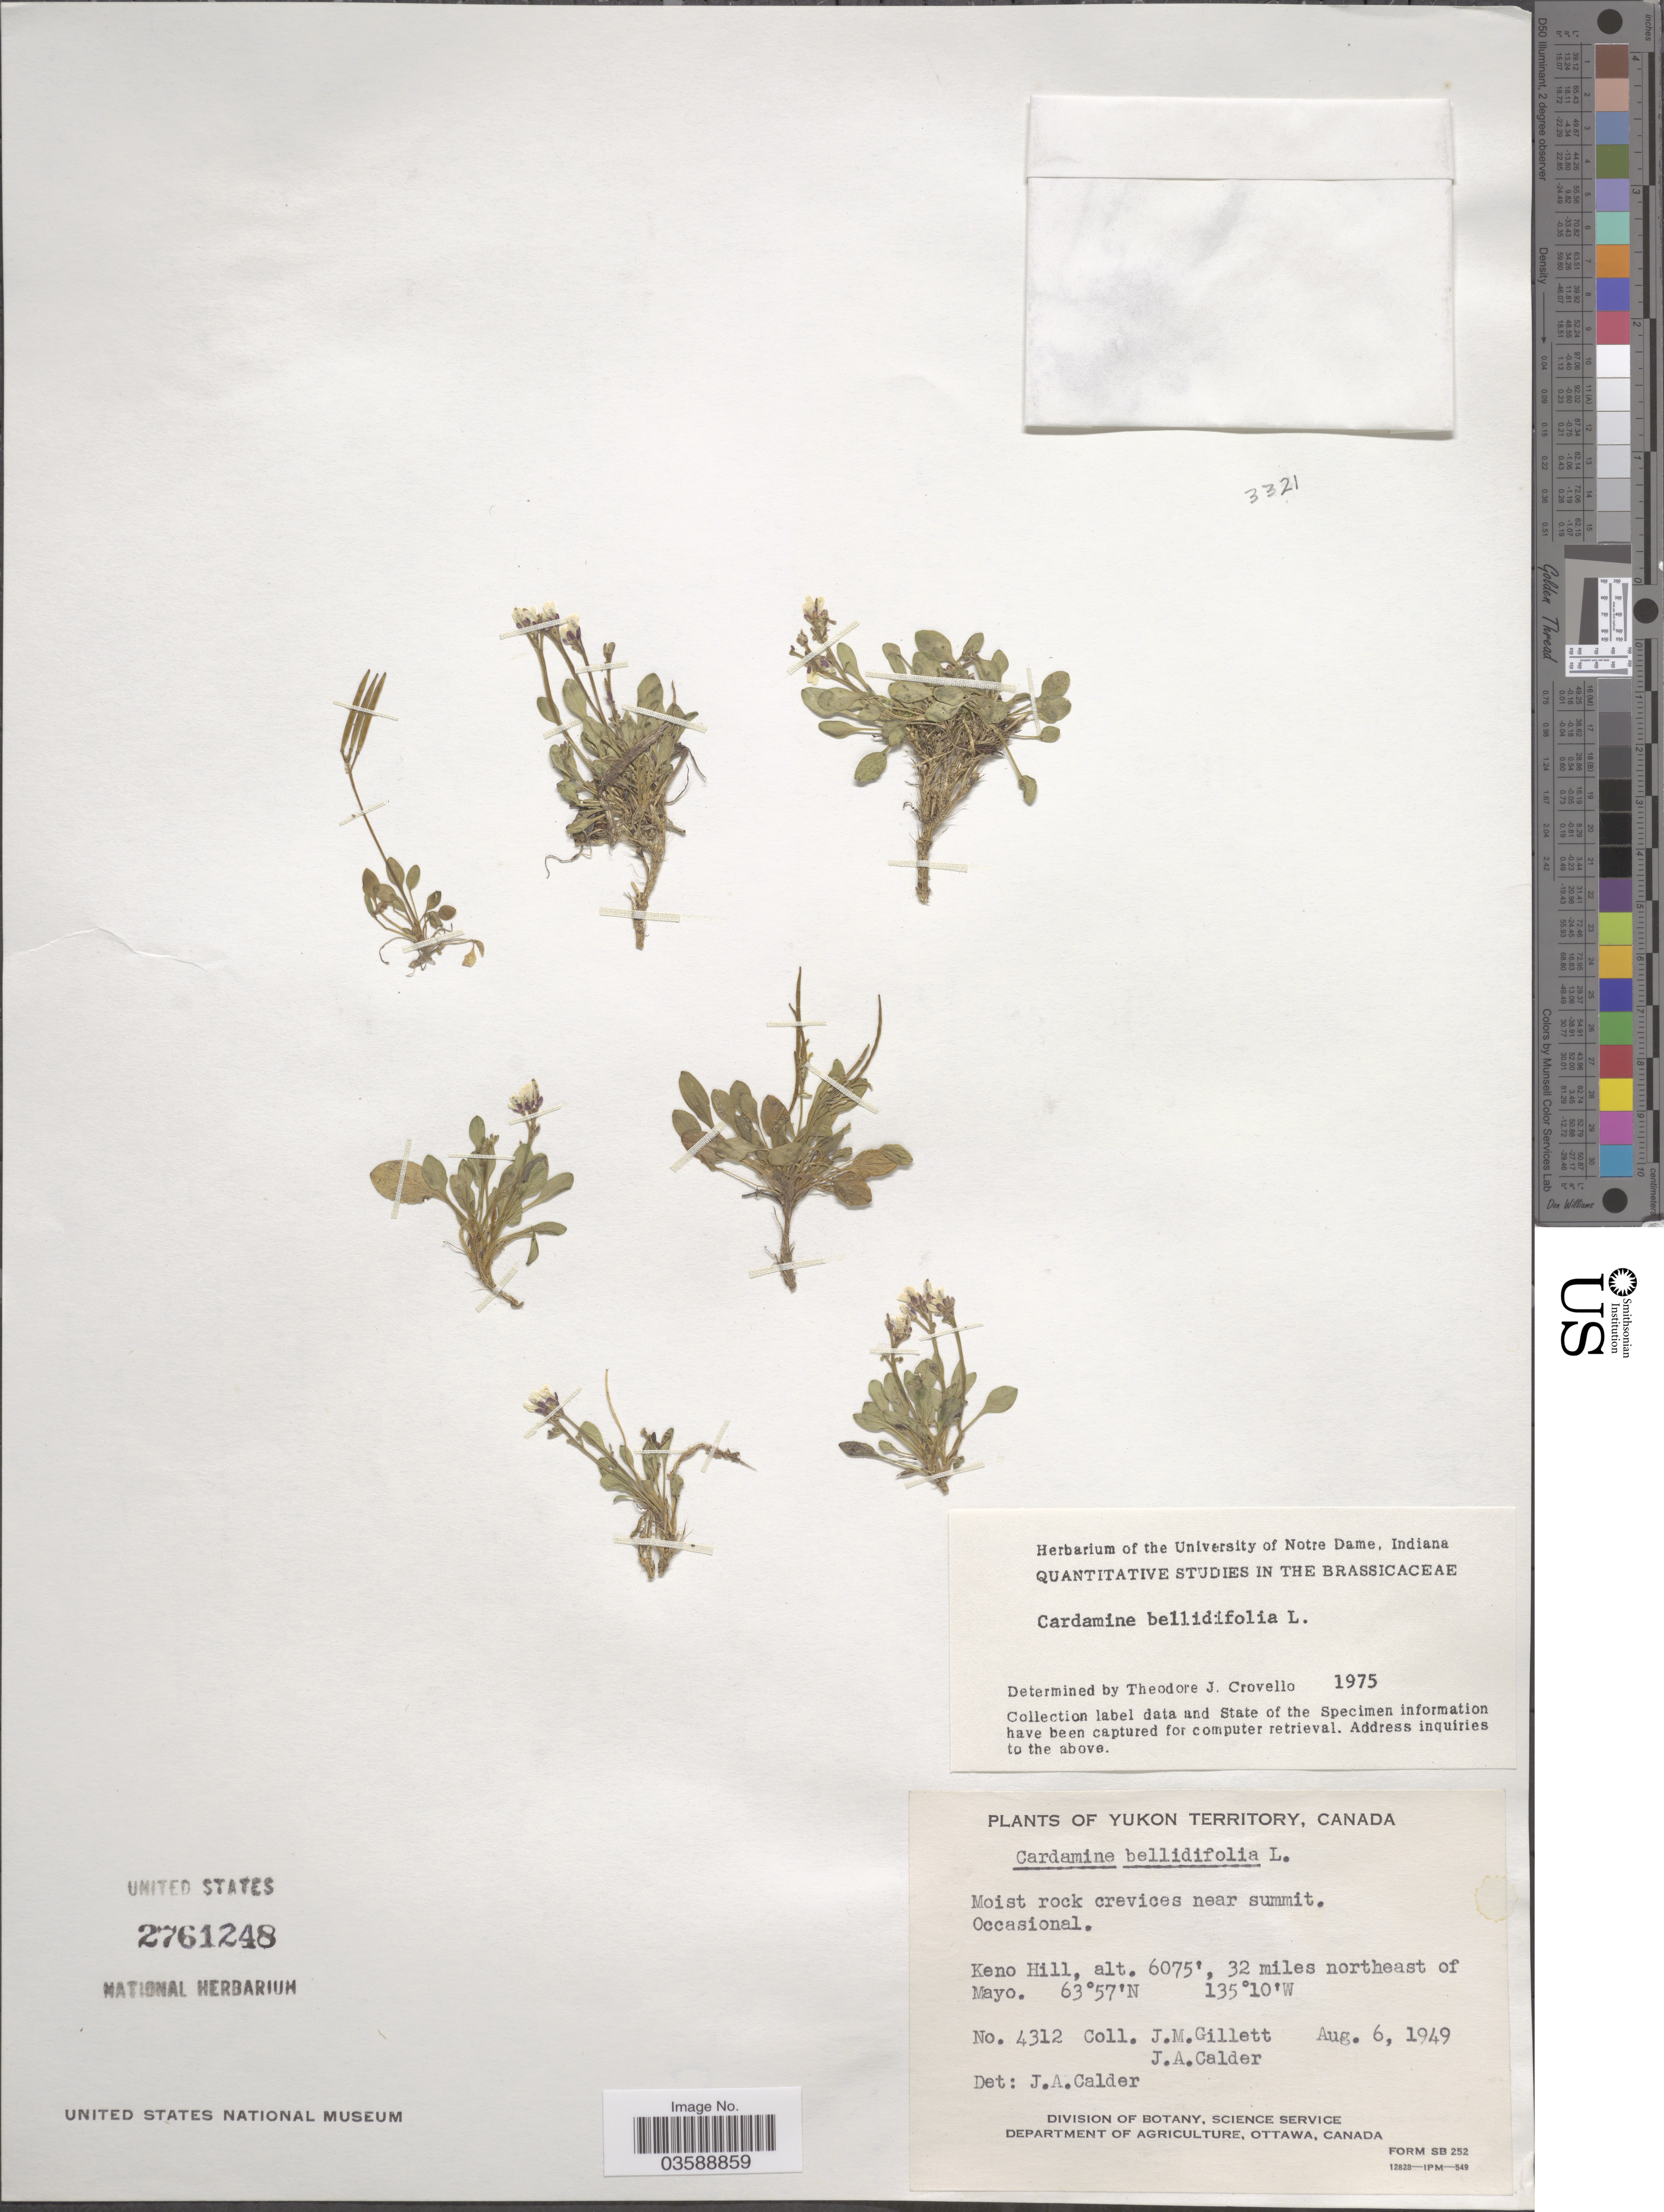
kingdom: Plantae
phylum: Tracheophyta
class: Magnoliopsida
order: Brassicales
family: Brassicaceae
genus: Cardamine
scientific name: Cardamine bellidifolia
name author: L.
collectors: J. M. Gillett & J. A. Calder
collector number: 4312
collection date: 1949-08-06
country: Canada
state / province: Yukon Territory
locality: Yukon Territory. Keno Hill. 32 miles northeast of Mayo.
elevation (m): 1852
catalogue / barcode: US 2761248